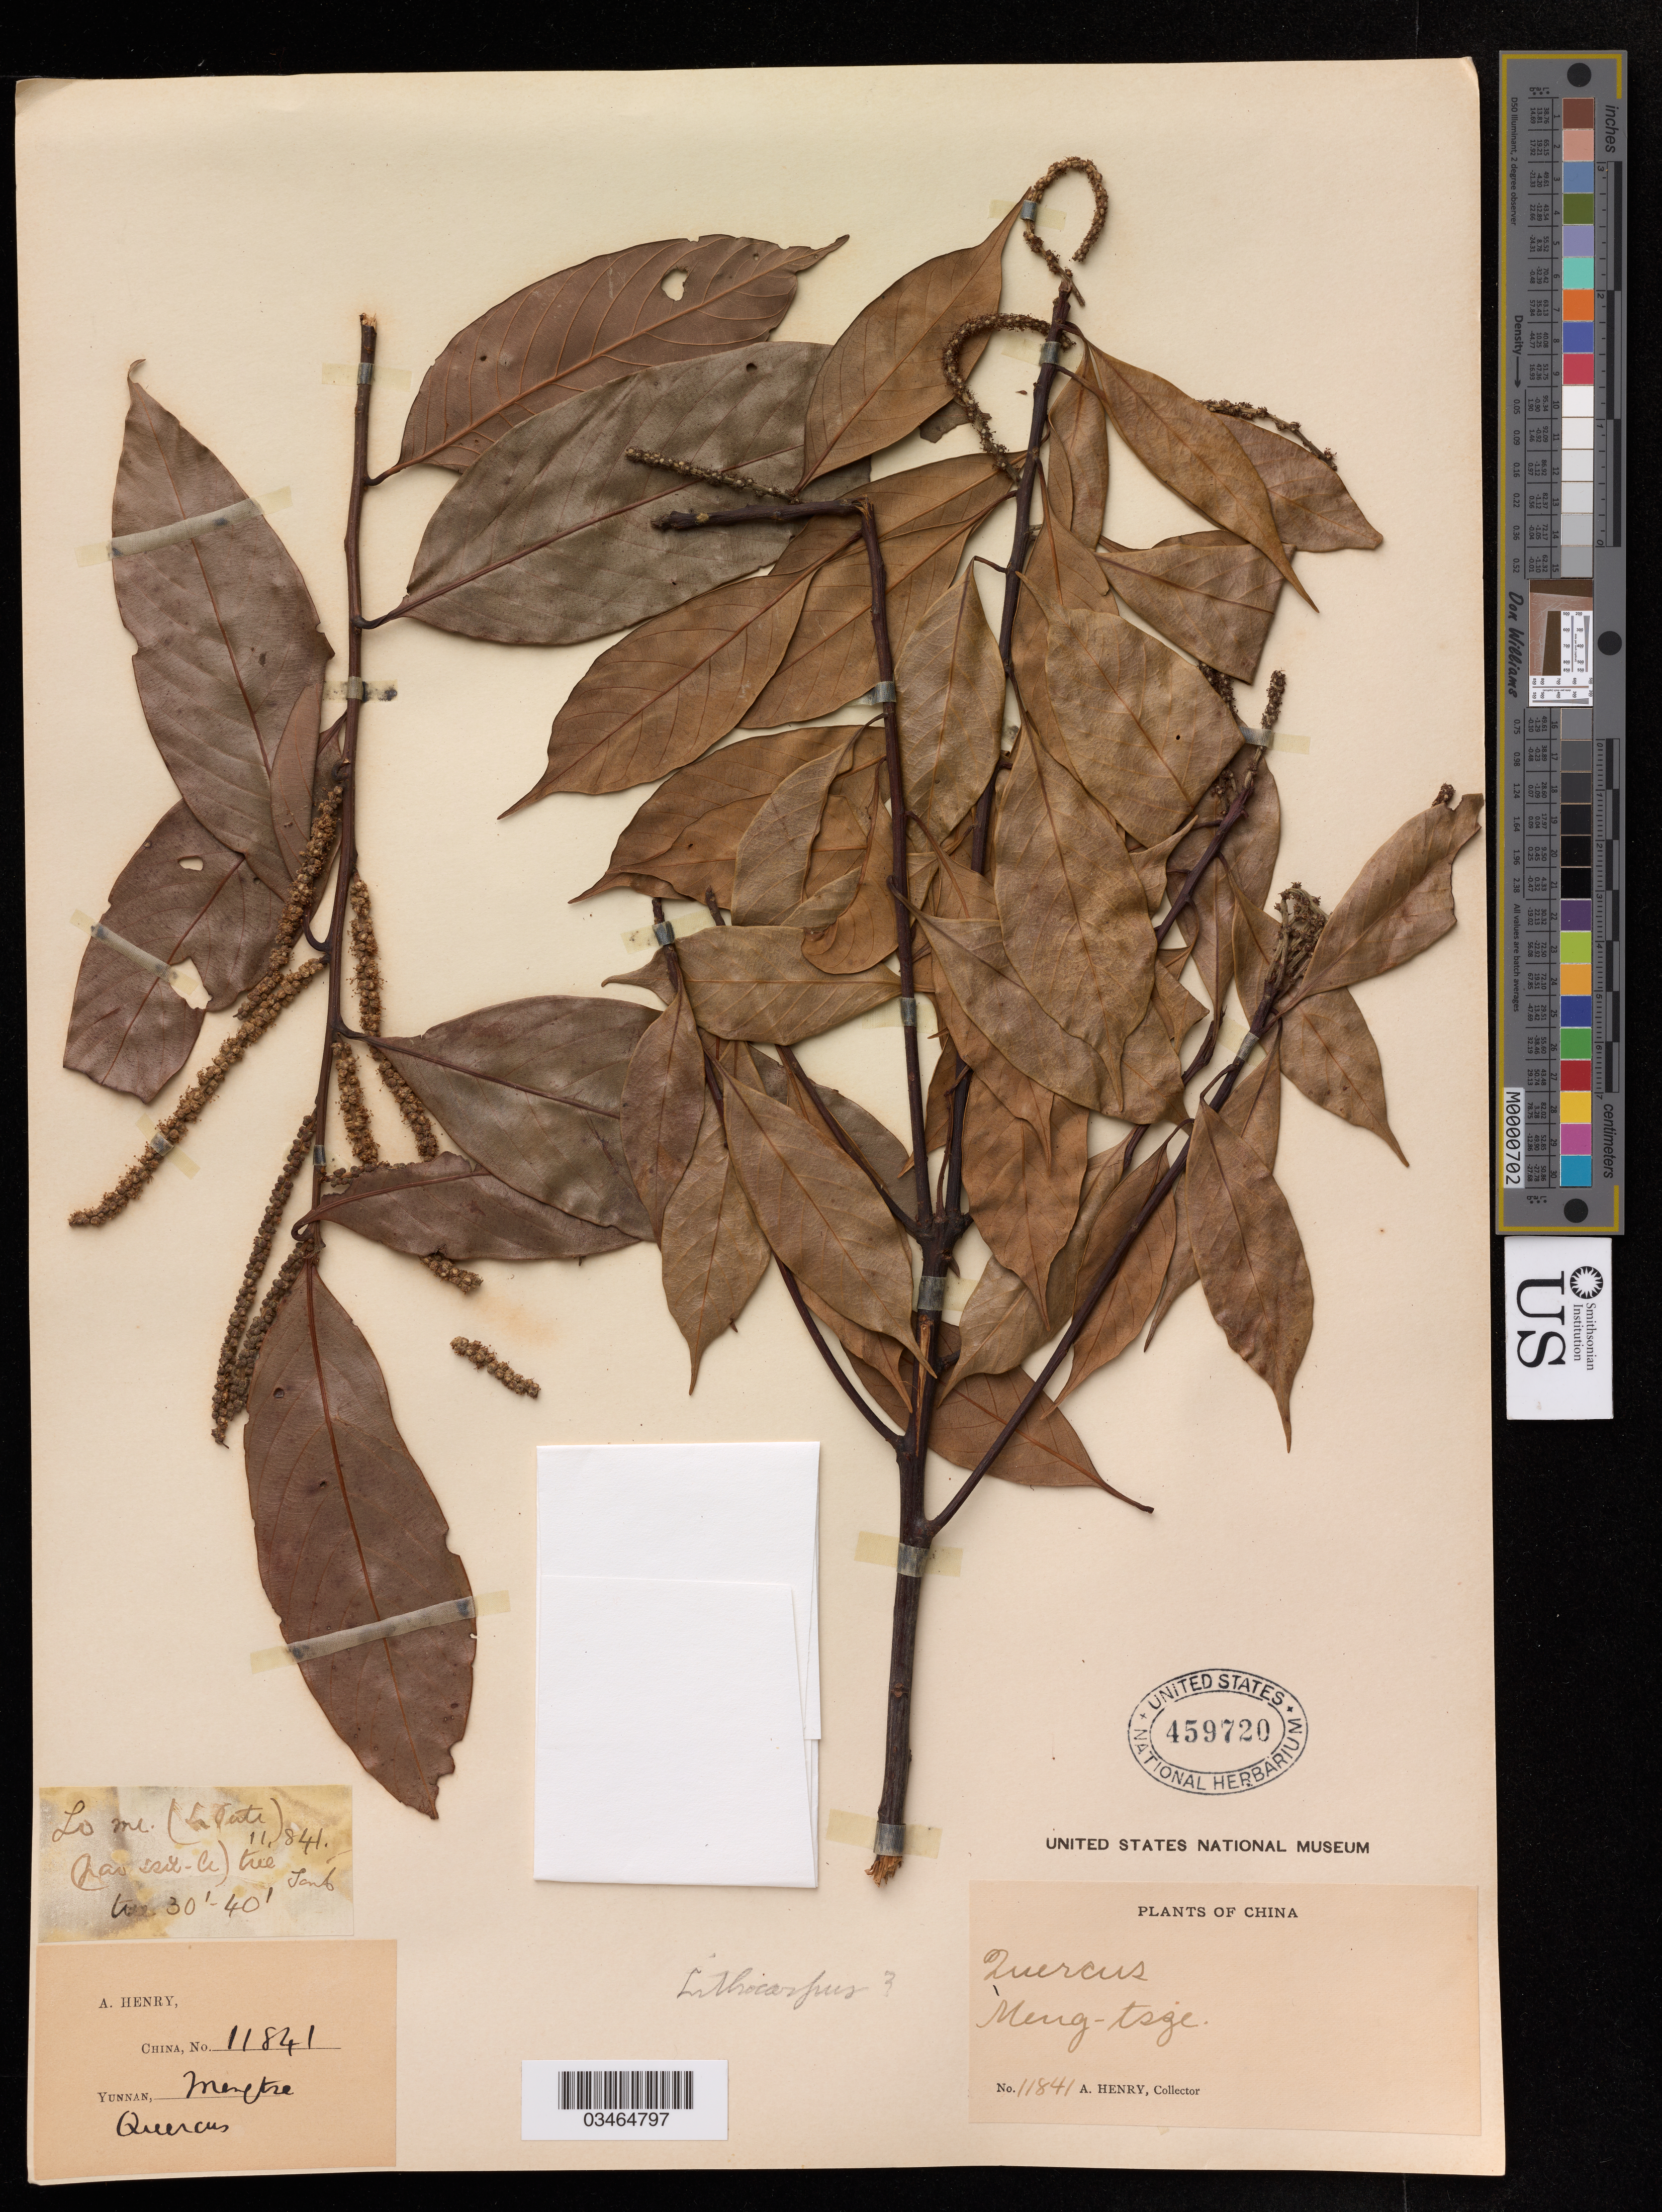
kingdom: Plantae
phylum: Tracheophyta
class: Magnoliopsida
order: Fagales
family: Fagaceae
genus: Lithocarpus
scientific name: Lithocarpus sp.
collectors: A. Henry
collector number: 11841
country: China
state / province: Yunnan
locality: Meng-tsze.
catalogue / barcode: US 459720